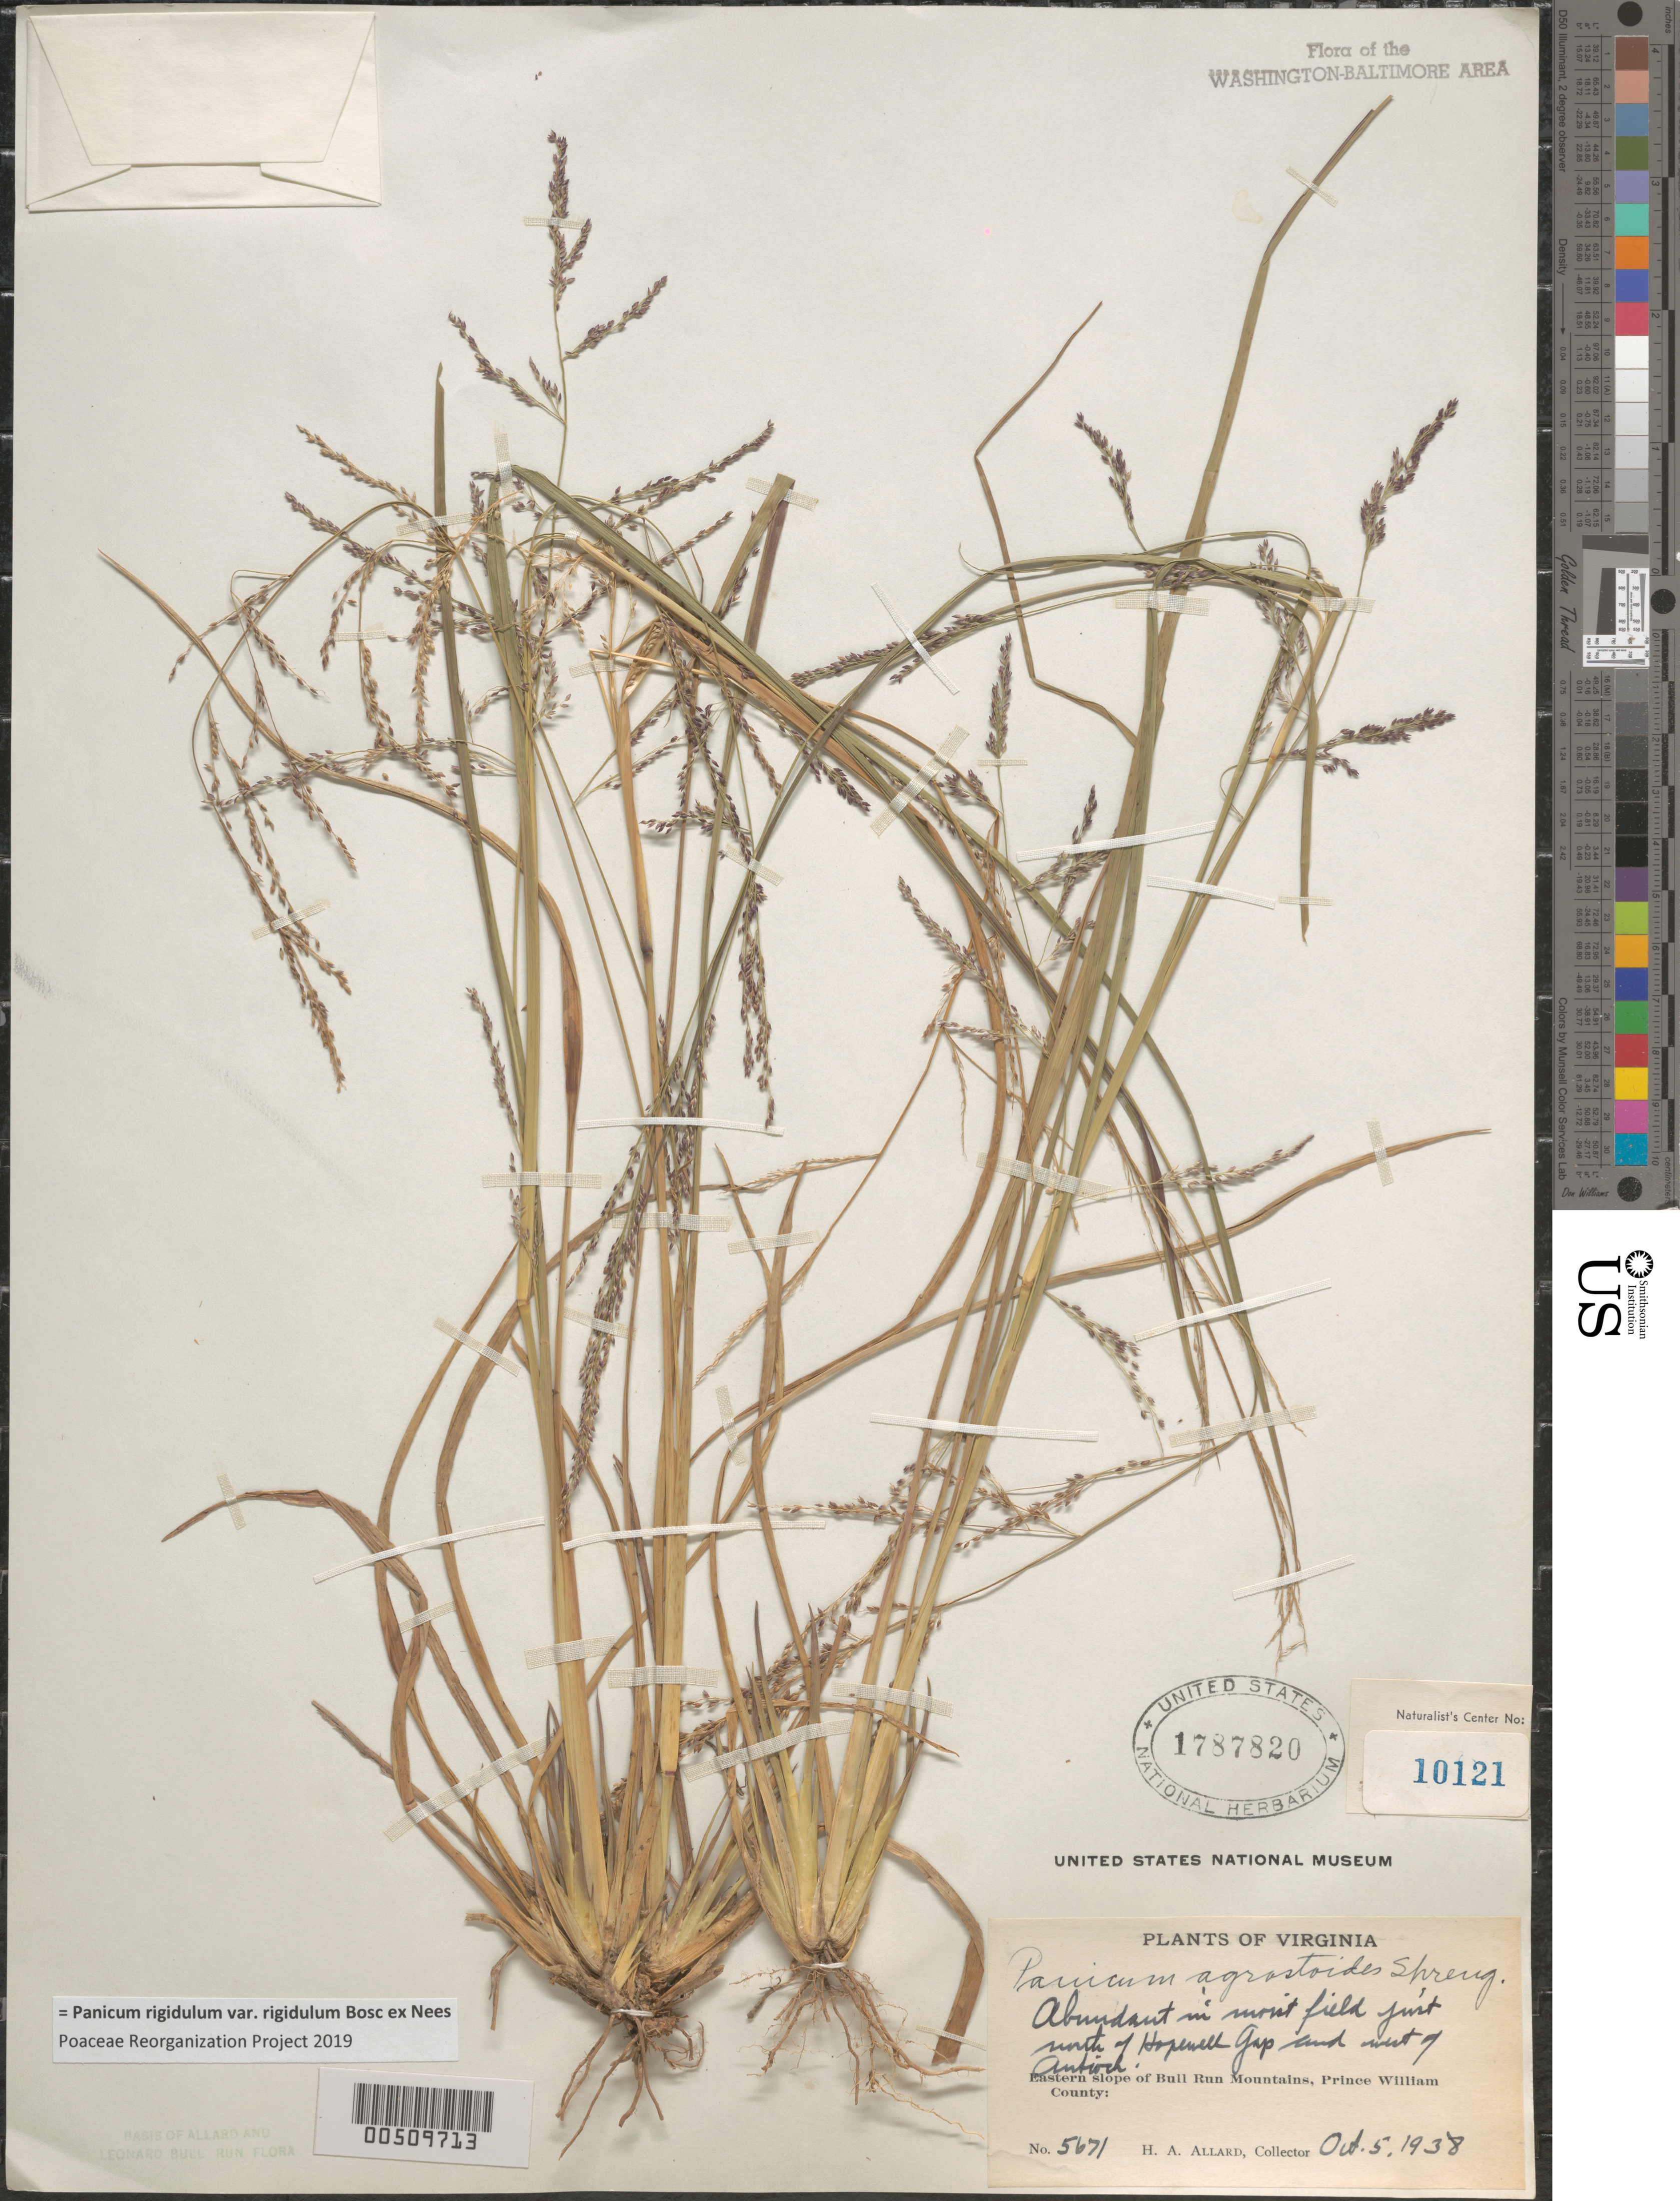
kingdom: Plantae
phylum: Tracheophyta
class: Liliopsida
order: Poales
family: Poaceae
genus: Panicum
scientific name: Panicum rigidulum var. rigidulum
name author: Bosc ex Nees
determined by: Poaceae Reorganization Project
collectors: H. A. Allard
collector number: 5671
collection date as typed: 05 Oct 1938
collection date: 1938-10-05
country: United States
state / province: Virginia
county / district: Prince William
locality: Bull Run Mts., N of Hopewell Gap and W of Antioch Bull Run Mts.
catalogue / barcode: US 1787820